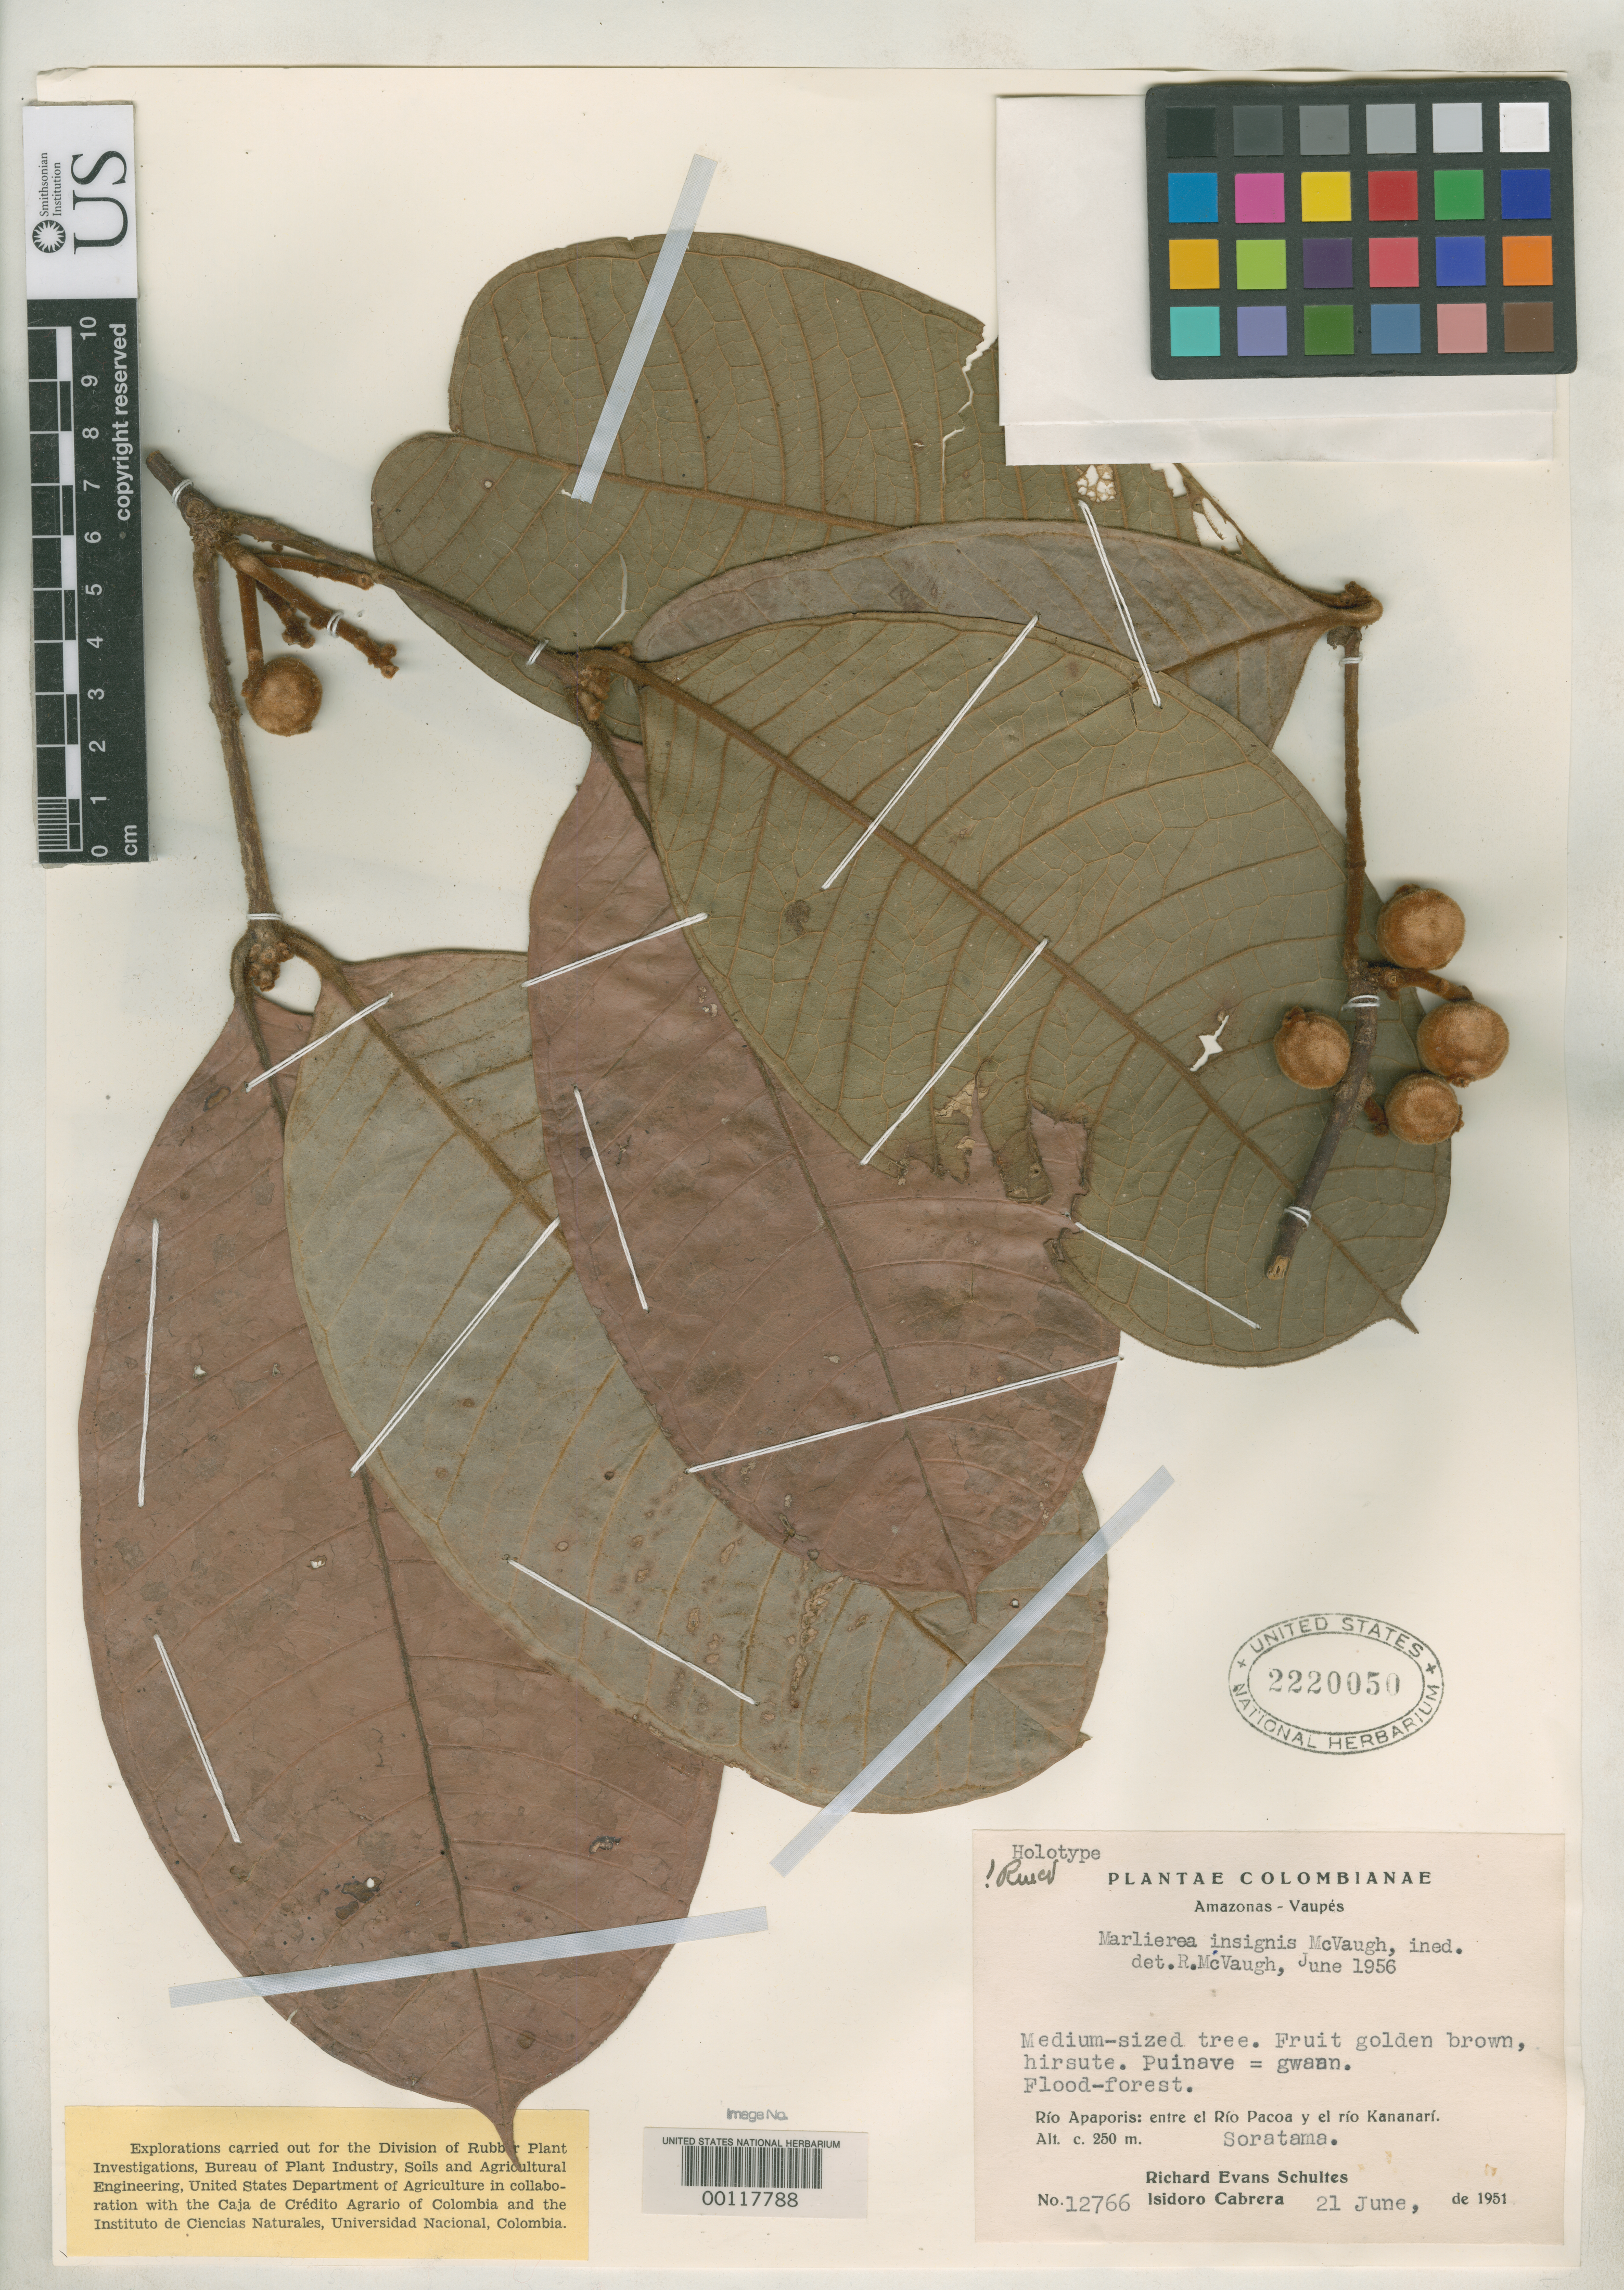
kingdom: Plantae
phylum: Tracheophyta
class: Magnoliopsida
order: Myrtales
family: Myrtaceae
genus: Marlierea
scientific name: Marlierea insignis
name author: McVaugh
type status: Holotype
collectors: R. E. Schultes & I. Cabrera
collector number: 12766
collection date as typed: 21 Jun 1951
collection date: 1951-06-21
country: Colombia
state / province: Amazônas / Vaupés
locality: Rio Apaporis, between Rio Pacoa and Rio Kananari.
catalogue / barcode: US 2220050